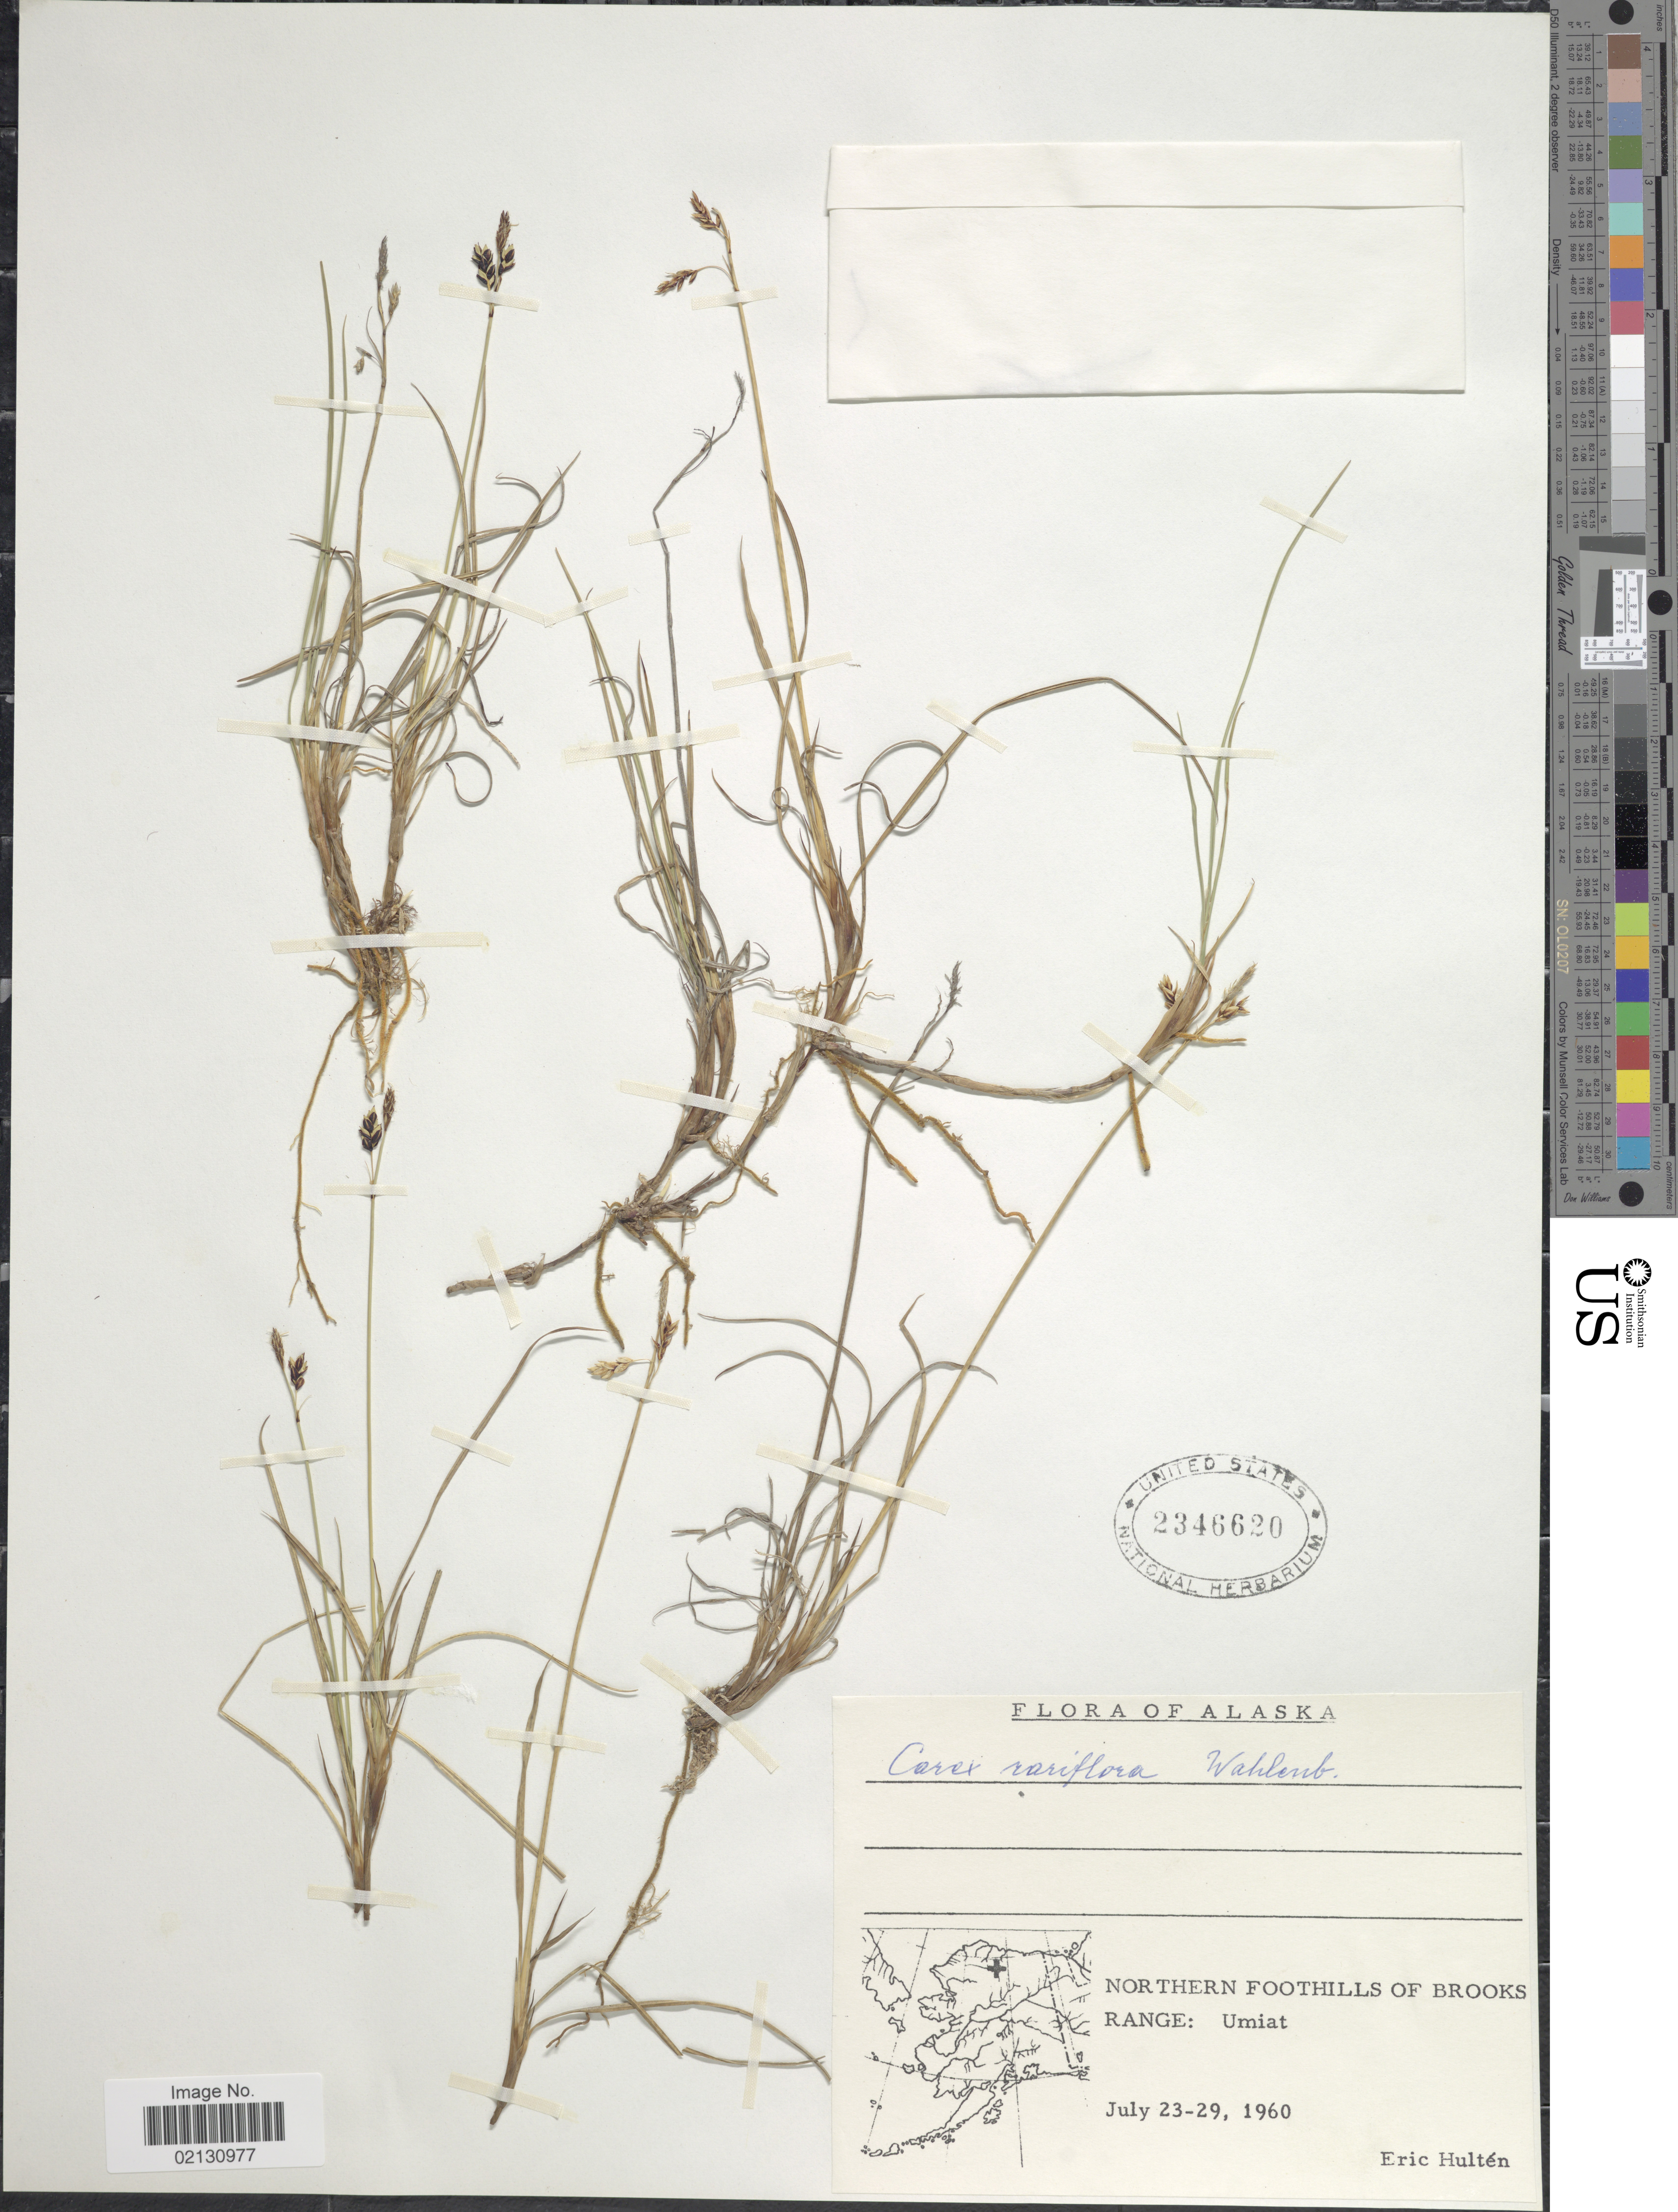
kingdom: Plantae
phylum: Tracheophyta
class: Liliopsida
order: Poales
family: Cyperaceae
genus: Carex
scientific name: Carex rariflora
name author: (Wahlenb.) Sm.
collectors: E. G. Hultén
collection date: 1960-07-23/1960-07-29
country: United States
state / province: Alaska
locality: Northern Foothills of Brooks Range: Umiat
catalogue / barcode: US 2346620